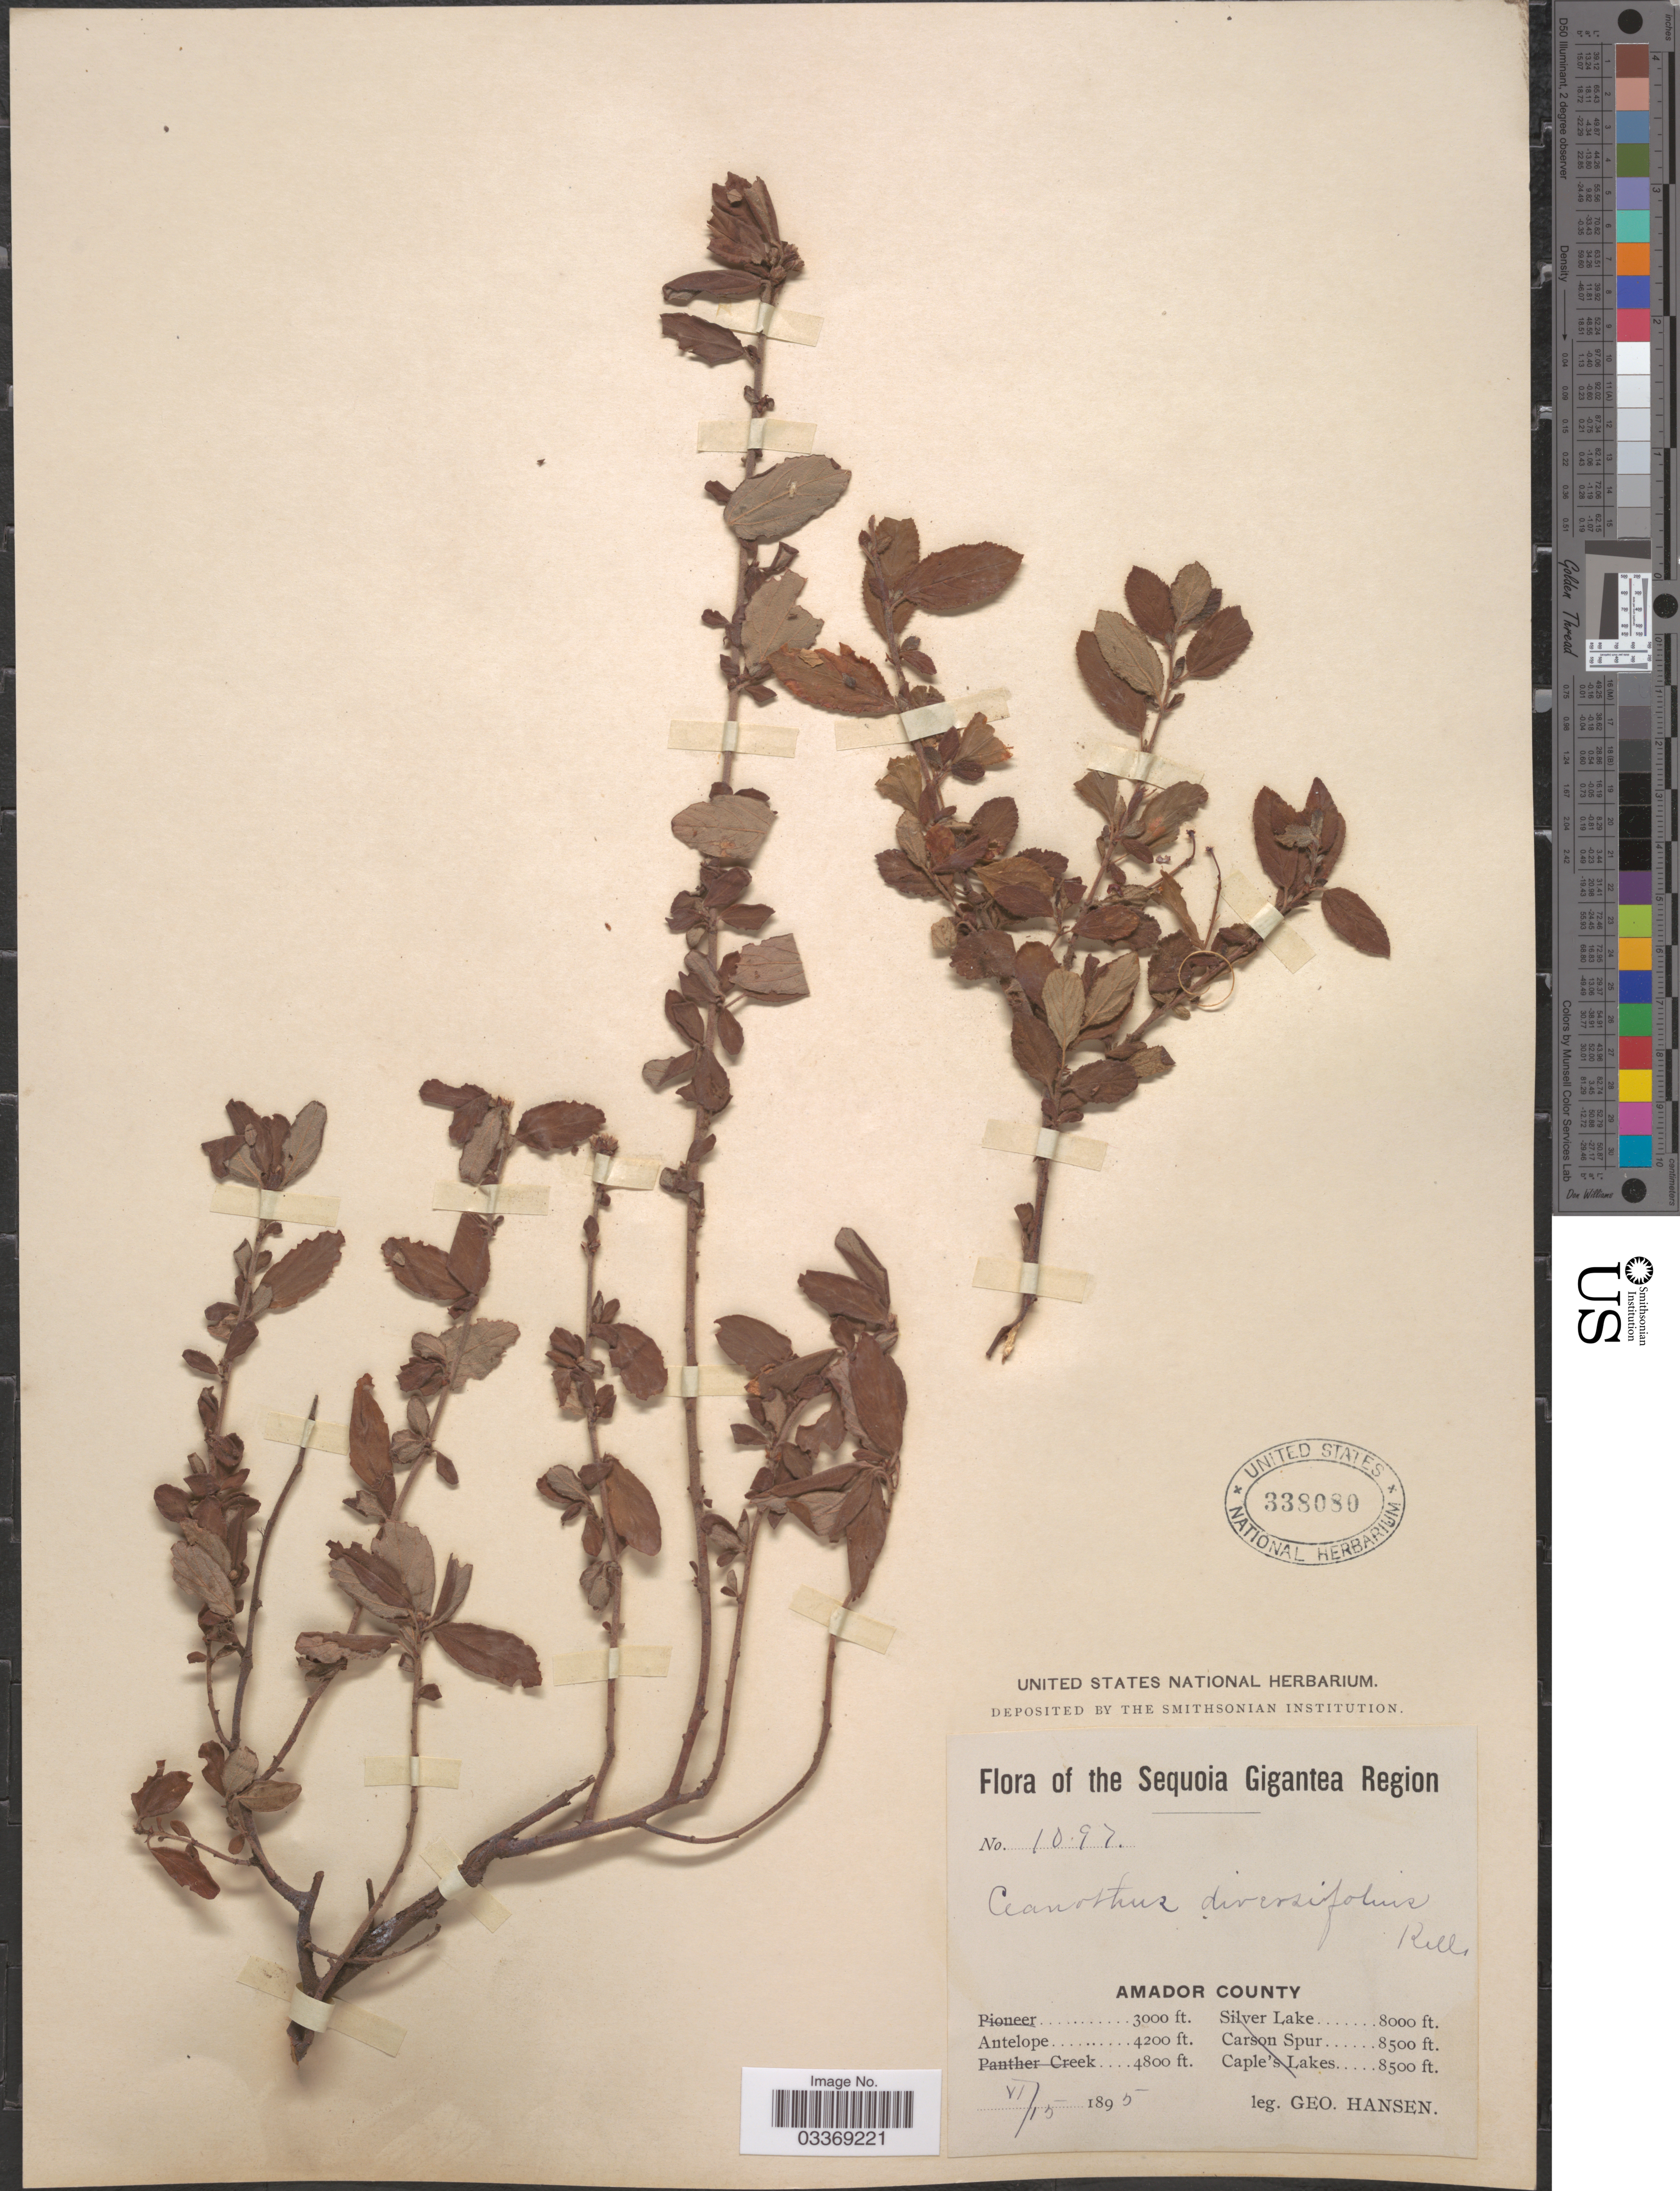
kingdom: Plantae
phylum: Tracheophyta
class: Magnoliopsida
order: Rosales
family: Rhamnaceae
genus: Ceanothus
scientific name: Ceanothus diversifolius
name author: Kellogg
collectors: G. Hansen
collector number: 1097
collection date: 1895-06-15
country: United States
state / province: California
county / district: Amador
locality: The Sequoia Gigantea Region, Amador County, Antelope.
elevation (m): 1280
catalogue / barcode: US 338080